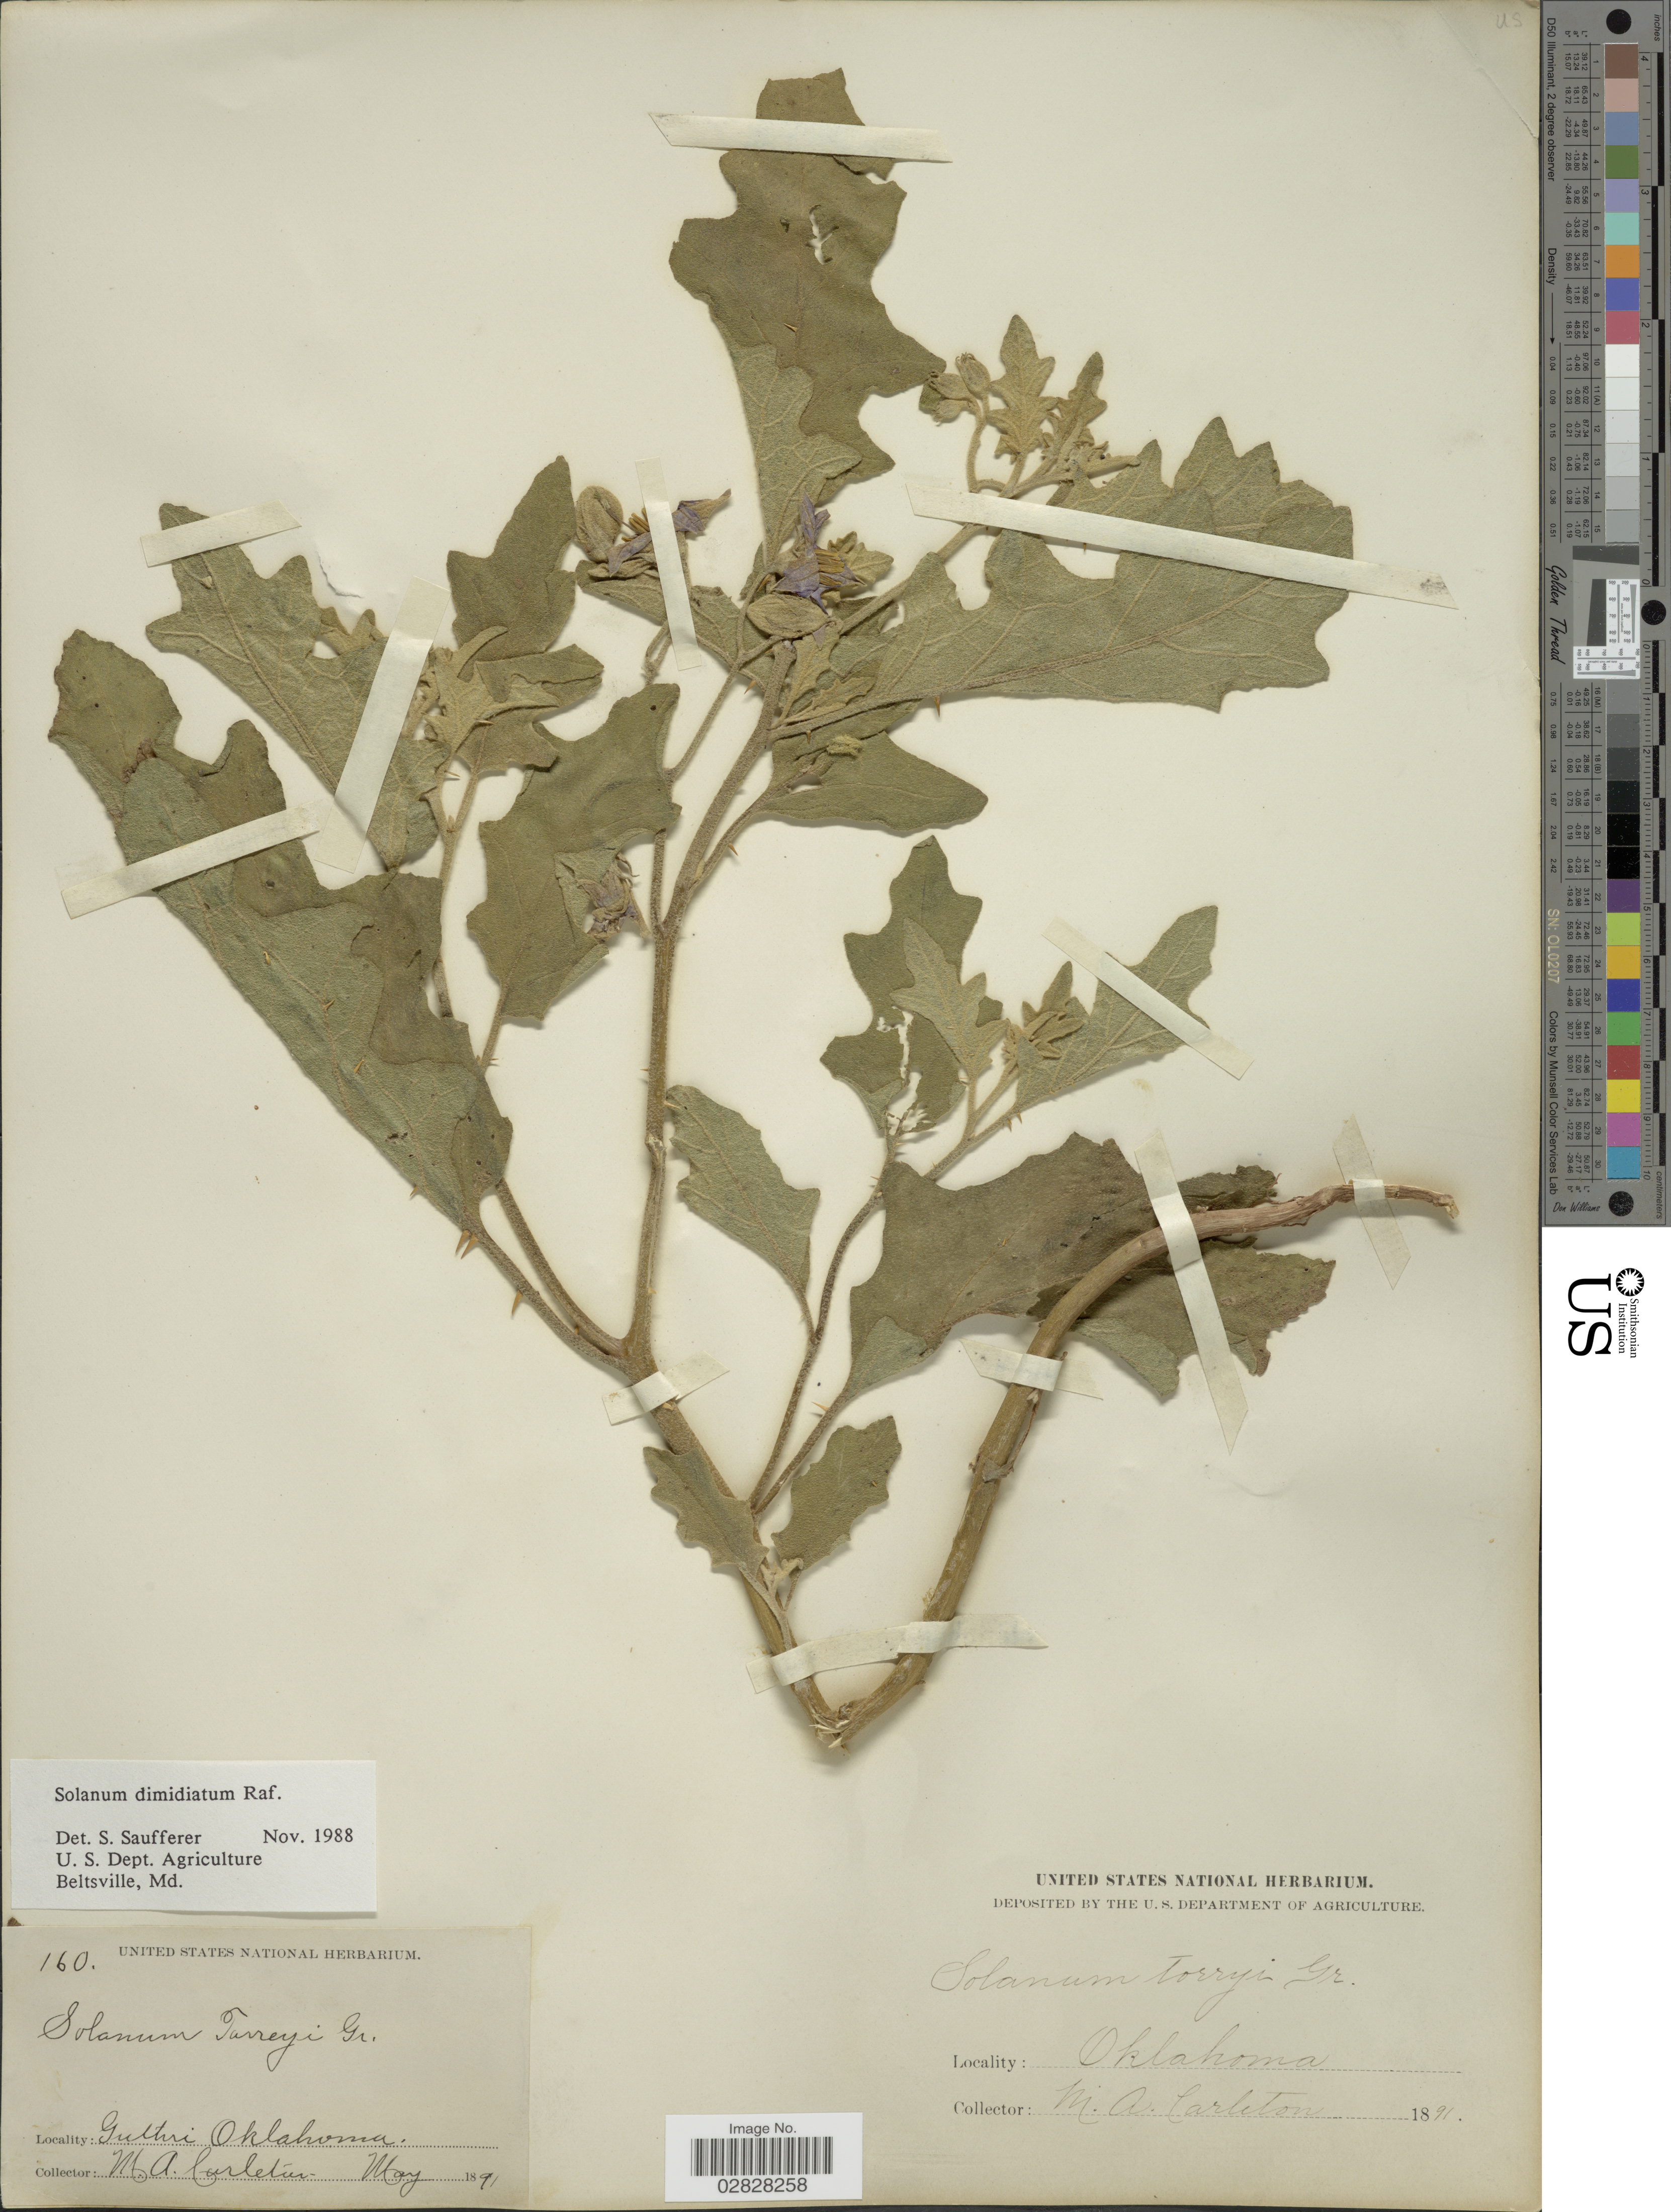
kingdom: Plantae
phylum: Tracheophyta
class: Magnoliopsida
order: Solanales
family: Solanaceae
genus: Solanum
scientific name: Solanum dimidiatum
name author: Raf.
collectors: M. A. Carleton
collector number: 160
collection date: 1891-05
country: United States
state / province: Oklahoma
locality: Guthri.